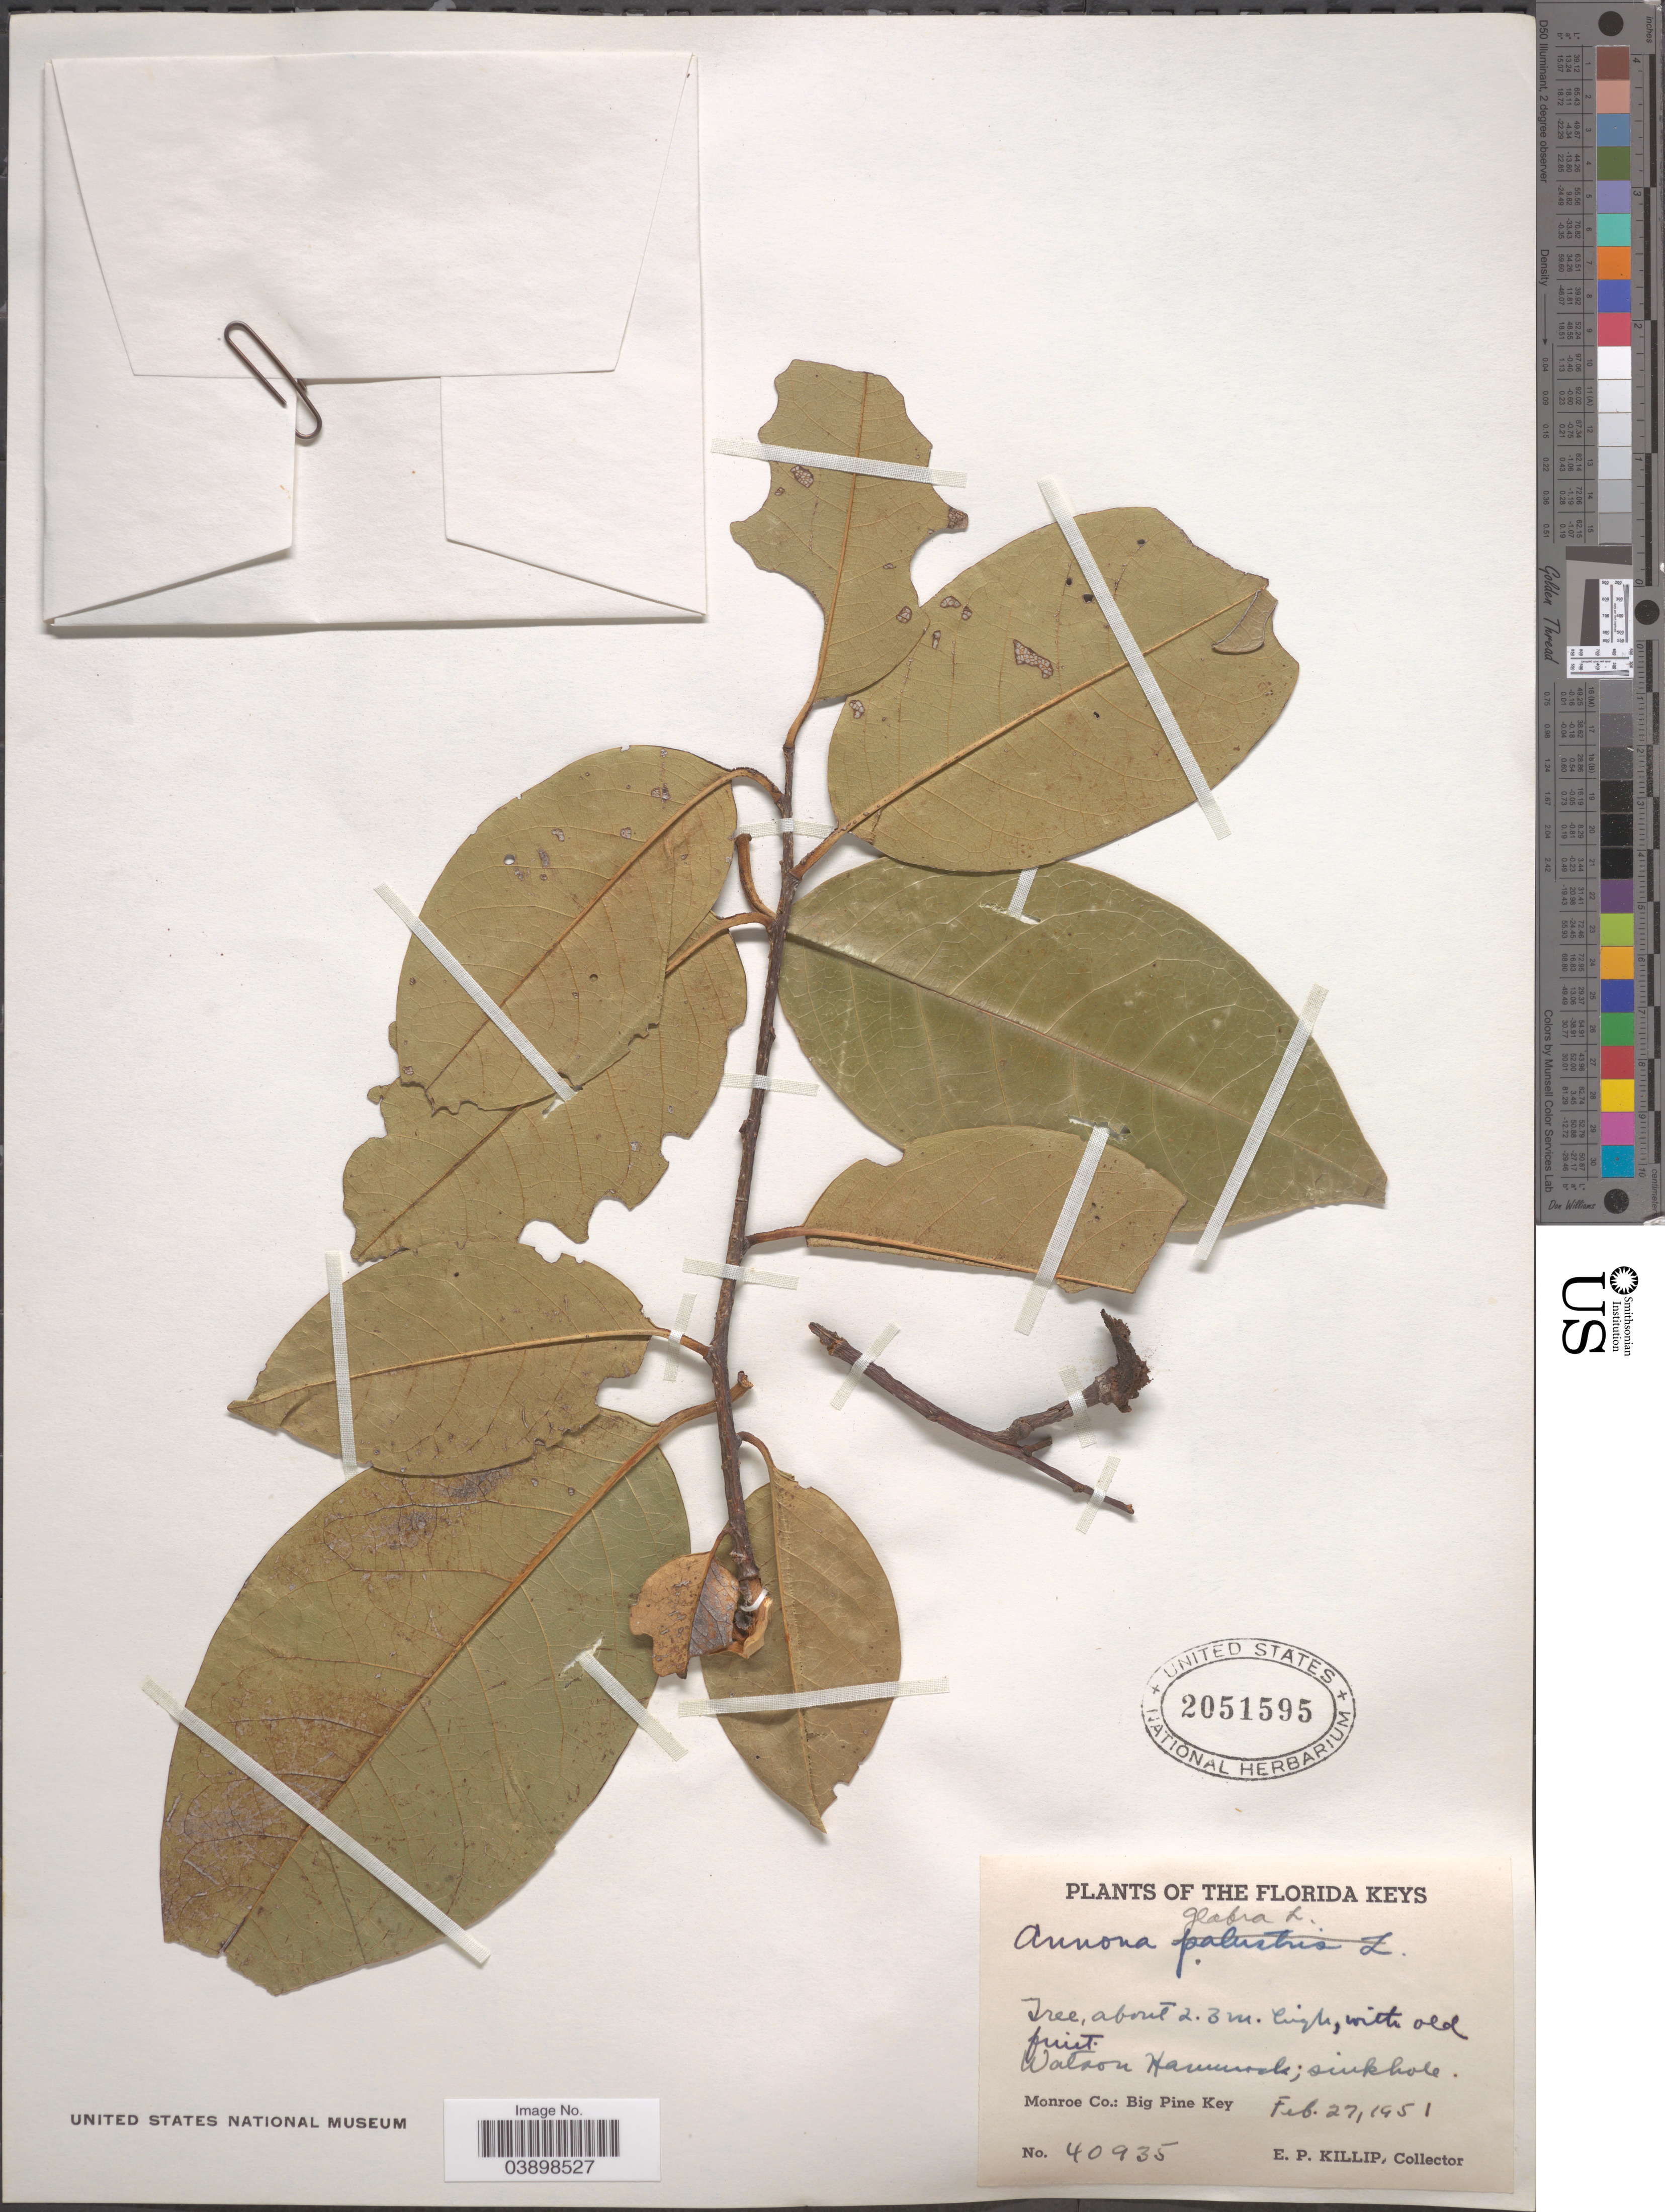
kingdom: Plantae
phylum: Tracheophyta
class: Magnoliopsida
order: Magnoliales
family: Annonaceae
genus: Annona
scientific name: Annona glabra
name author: L.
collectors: E. P. Killip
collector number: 40935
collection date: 1951-02-27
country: United States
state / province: Florida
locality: The Florida Keys. Watson Hammock. Monroe Co.: Big Pine Key.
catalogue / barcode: US 2051595